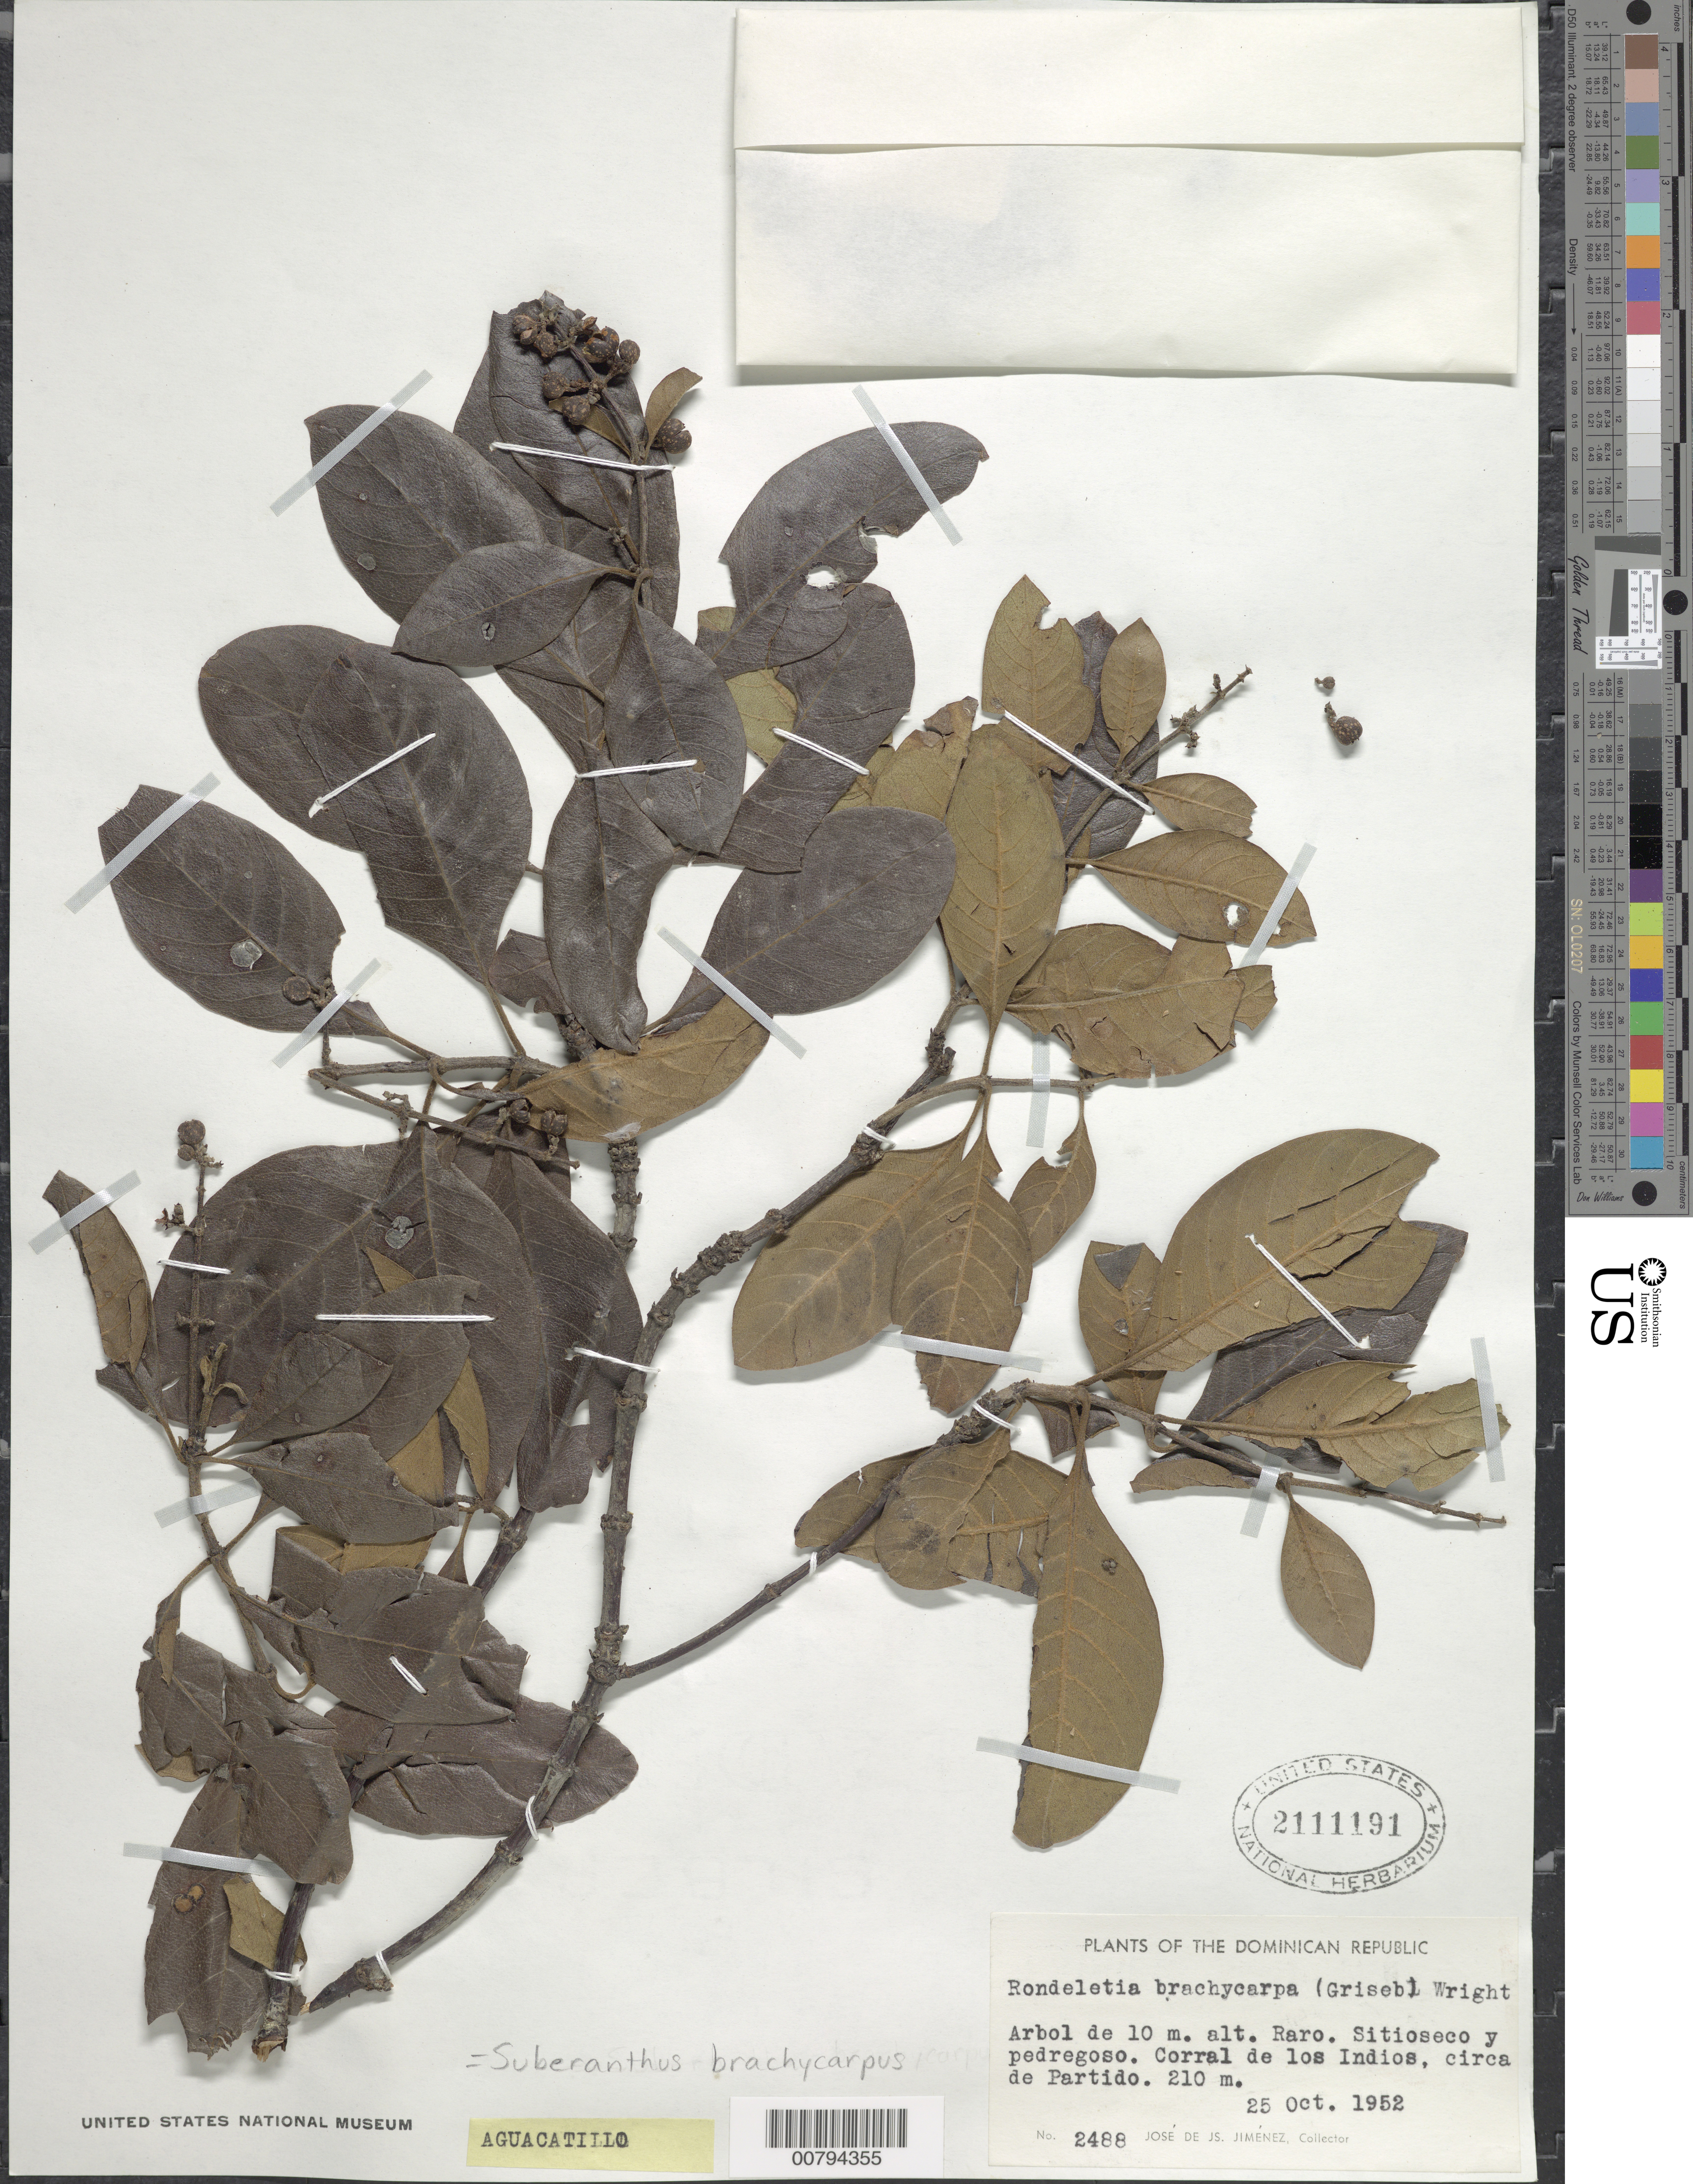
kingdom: Plantae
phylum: Tracheophyta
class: Magnoliopsida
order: Gentianales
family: Rubiaceae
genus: Suberanthus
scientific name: Suberanthus brachycarpus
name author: (Griseb.) Borhidi & Fernández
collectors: J. J. Jiménez Almonte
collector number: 2488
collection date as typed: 25 Oct 1952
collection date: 1952-10-25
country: Dominican Republic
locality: Corral de los Indios, circa de Partido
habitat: Sitioseco y pedregoso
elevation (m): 210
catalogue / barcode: US 2111191